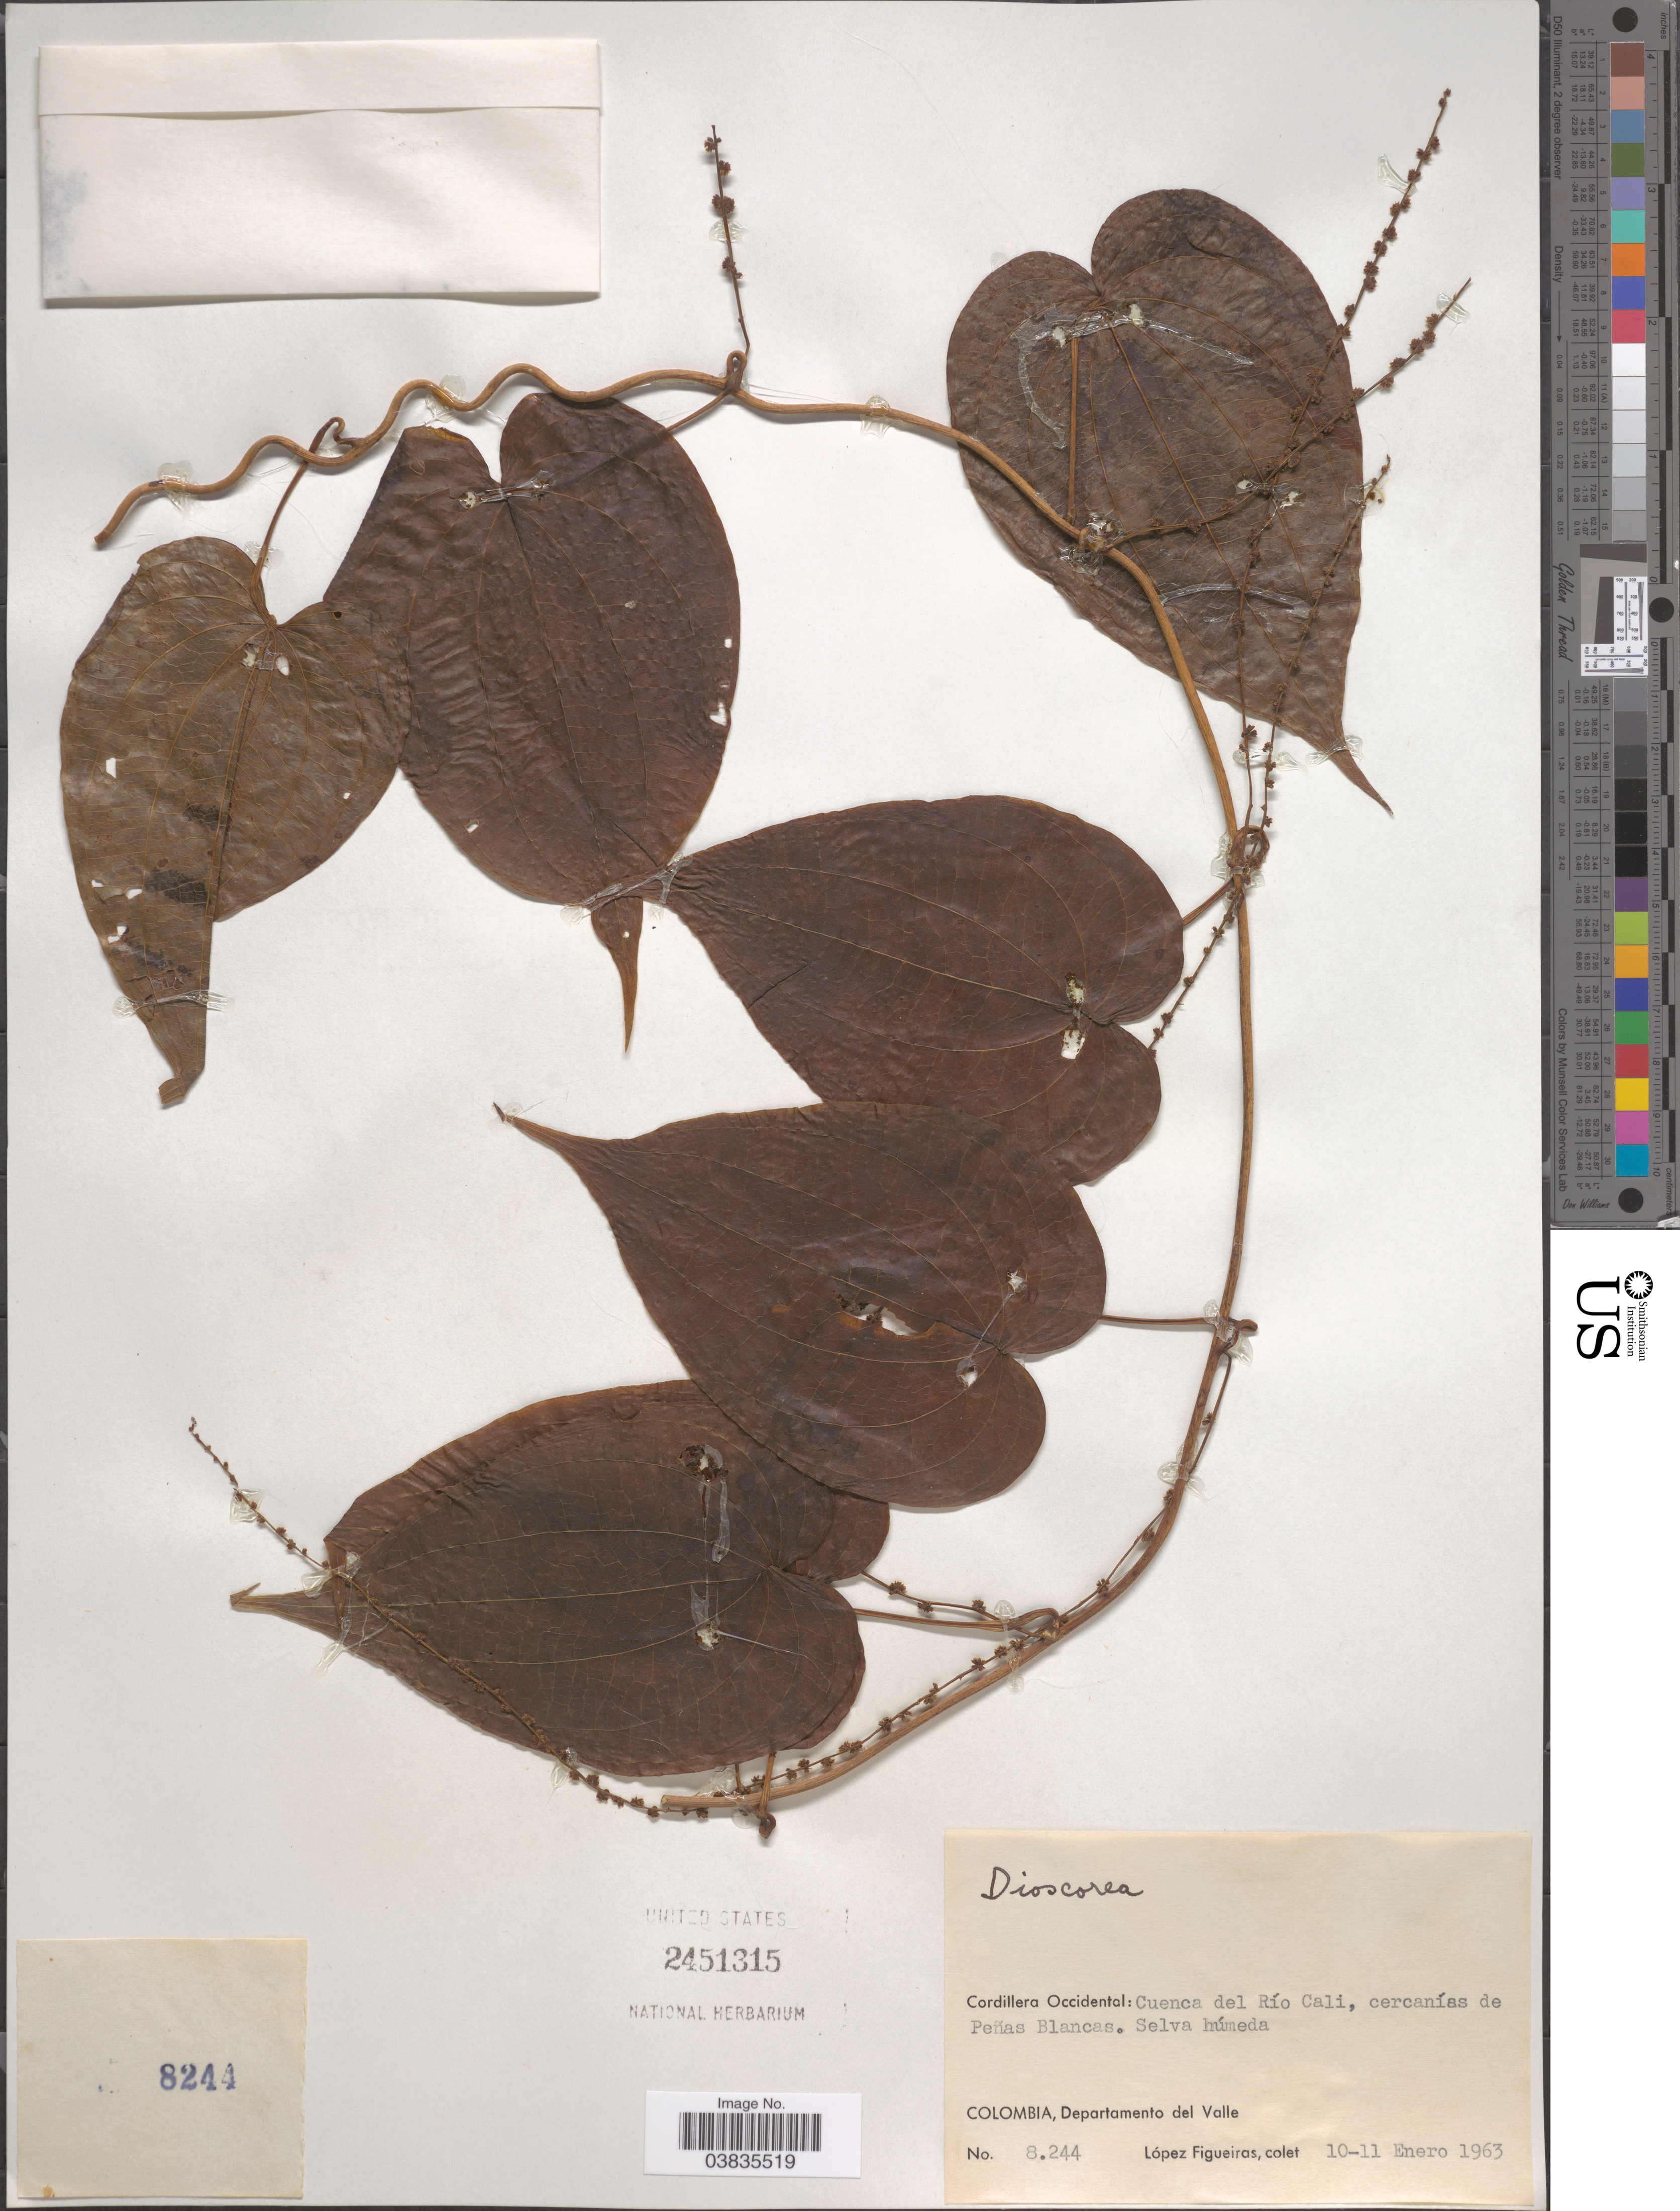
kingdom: Plantae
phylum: Tracheophyta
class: Liliopsida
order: Dioscoreales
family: Dioscoreaceae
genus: Dioscorea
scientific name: Dioscorea sp.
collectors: M. López Figueiras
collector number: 8244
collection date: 1963-01-10/1963-01-11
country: Colombia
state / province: Valle del Cauca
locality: Cordillera Occidental: Cuenca del Río Cali, cercanías de Peñas Blancas. Departamento del Valle.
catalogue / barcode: US 2451315